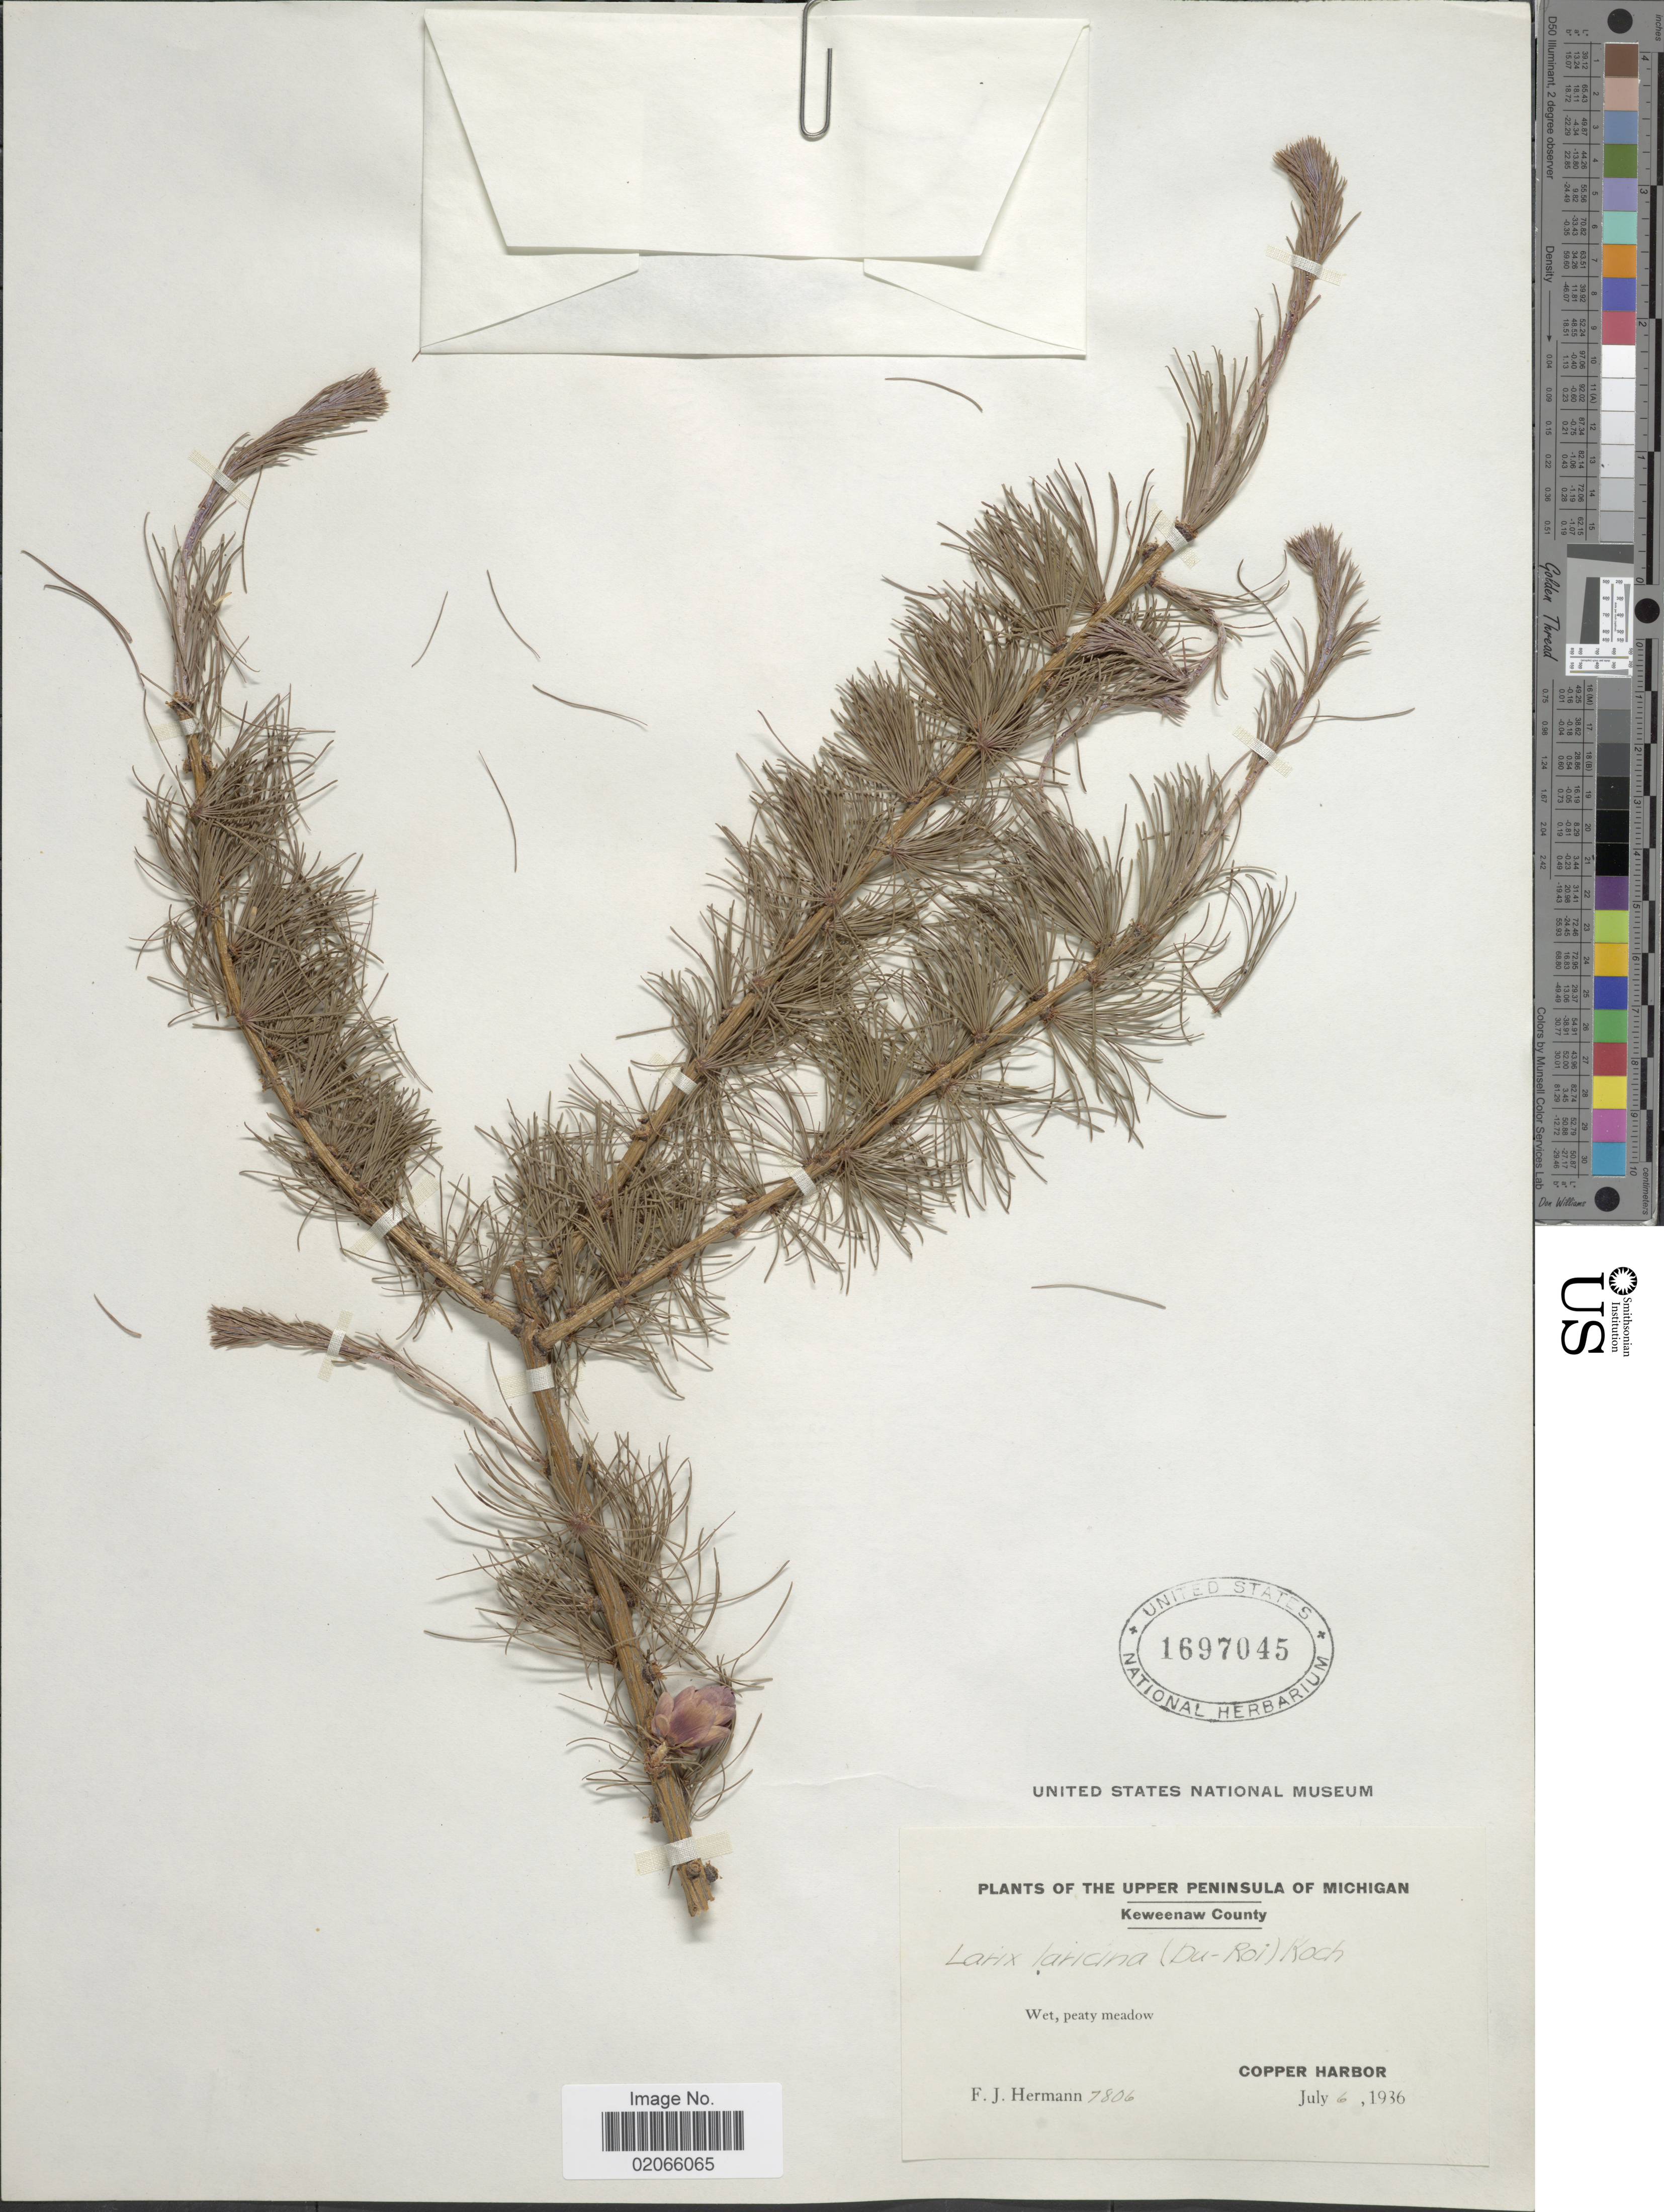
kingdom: Plantae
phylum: Tracheophyta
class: Pinopsida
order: Pinales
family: Pinaceae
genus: Larix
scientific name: Larix laricina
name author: (Du Roi) K. Koch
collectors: F. J. Hermann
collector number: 7806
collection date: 1986-07-06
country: United States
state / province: Michigan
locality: Upper Peninsula of Michigan, Copper Harbor. Keweenaw County.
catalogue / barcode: US 1697045